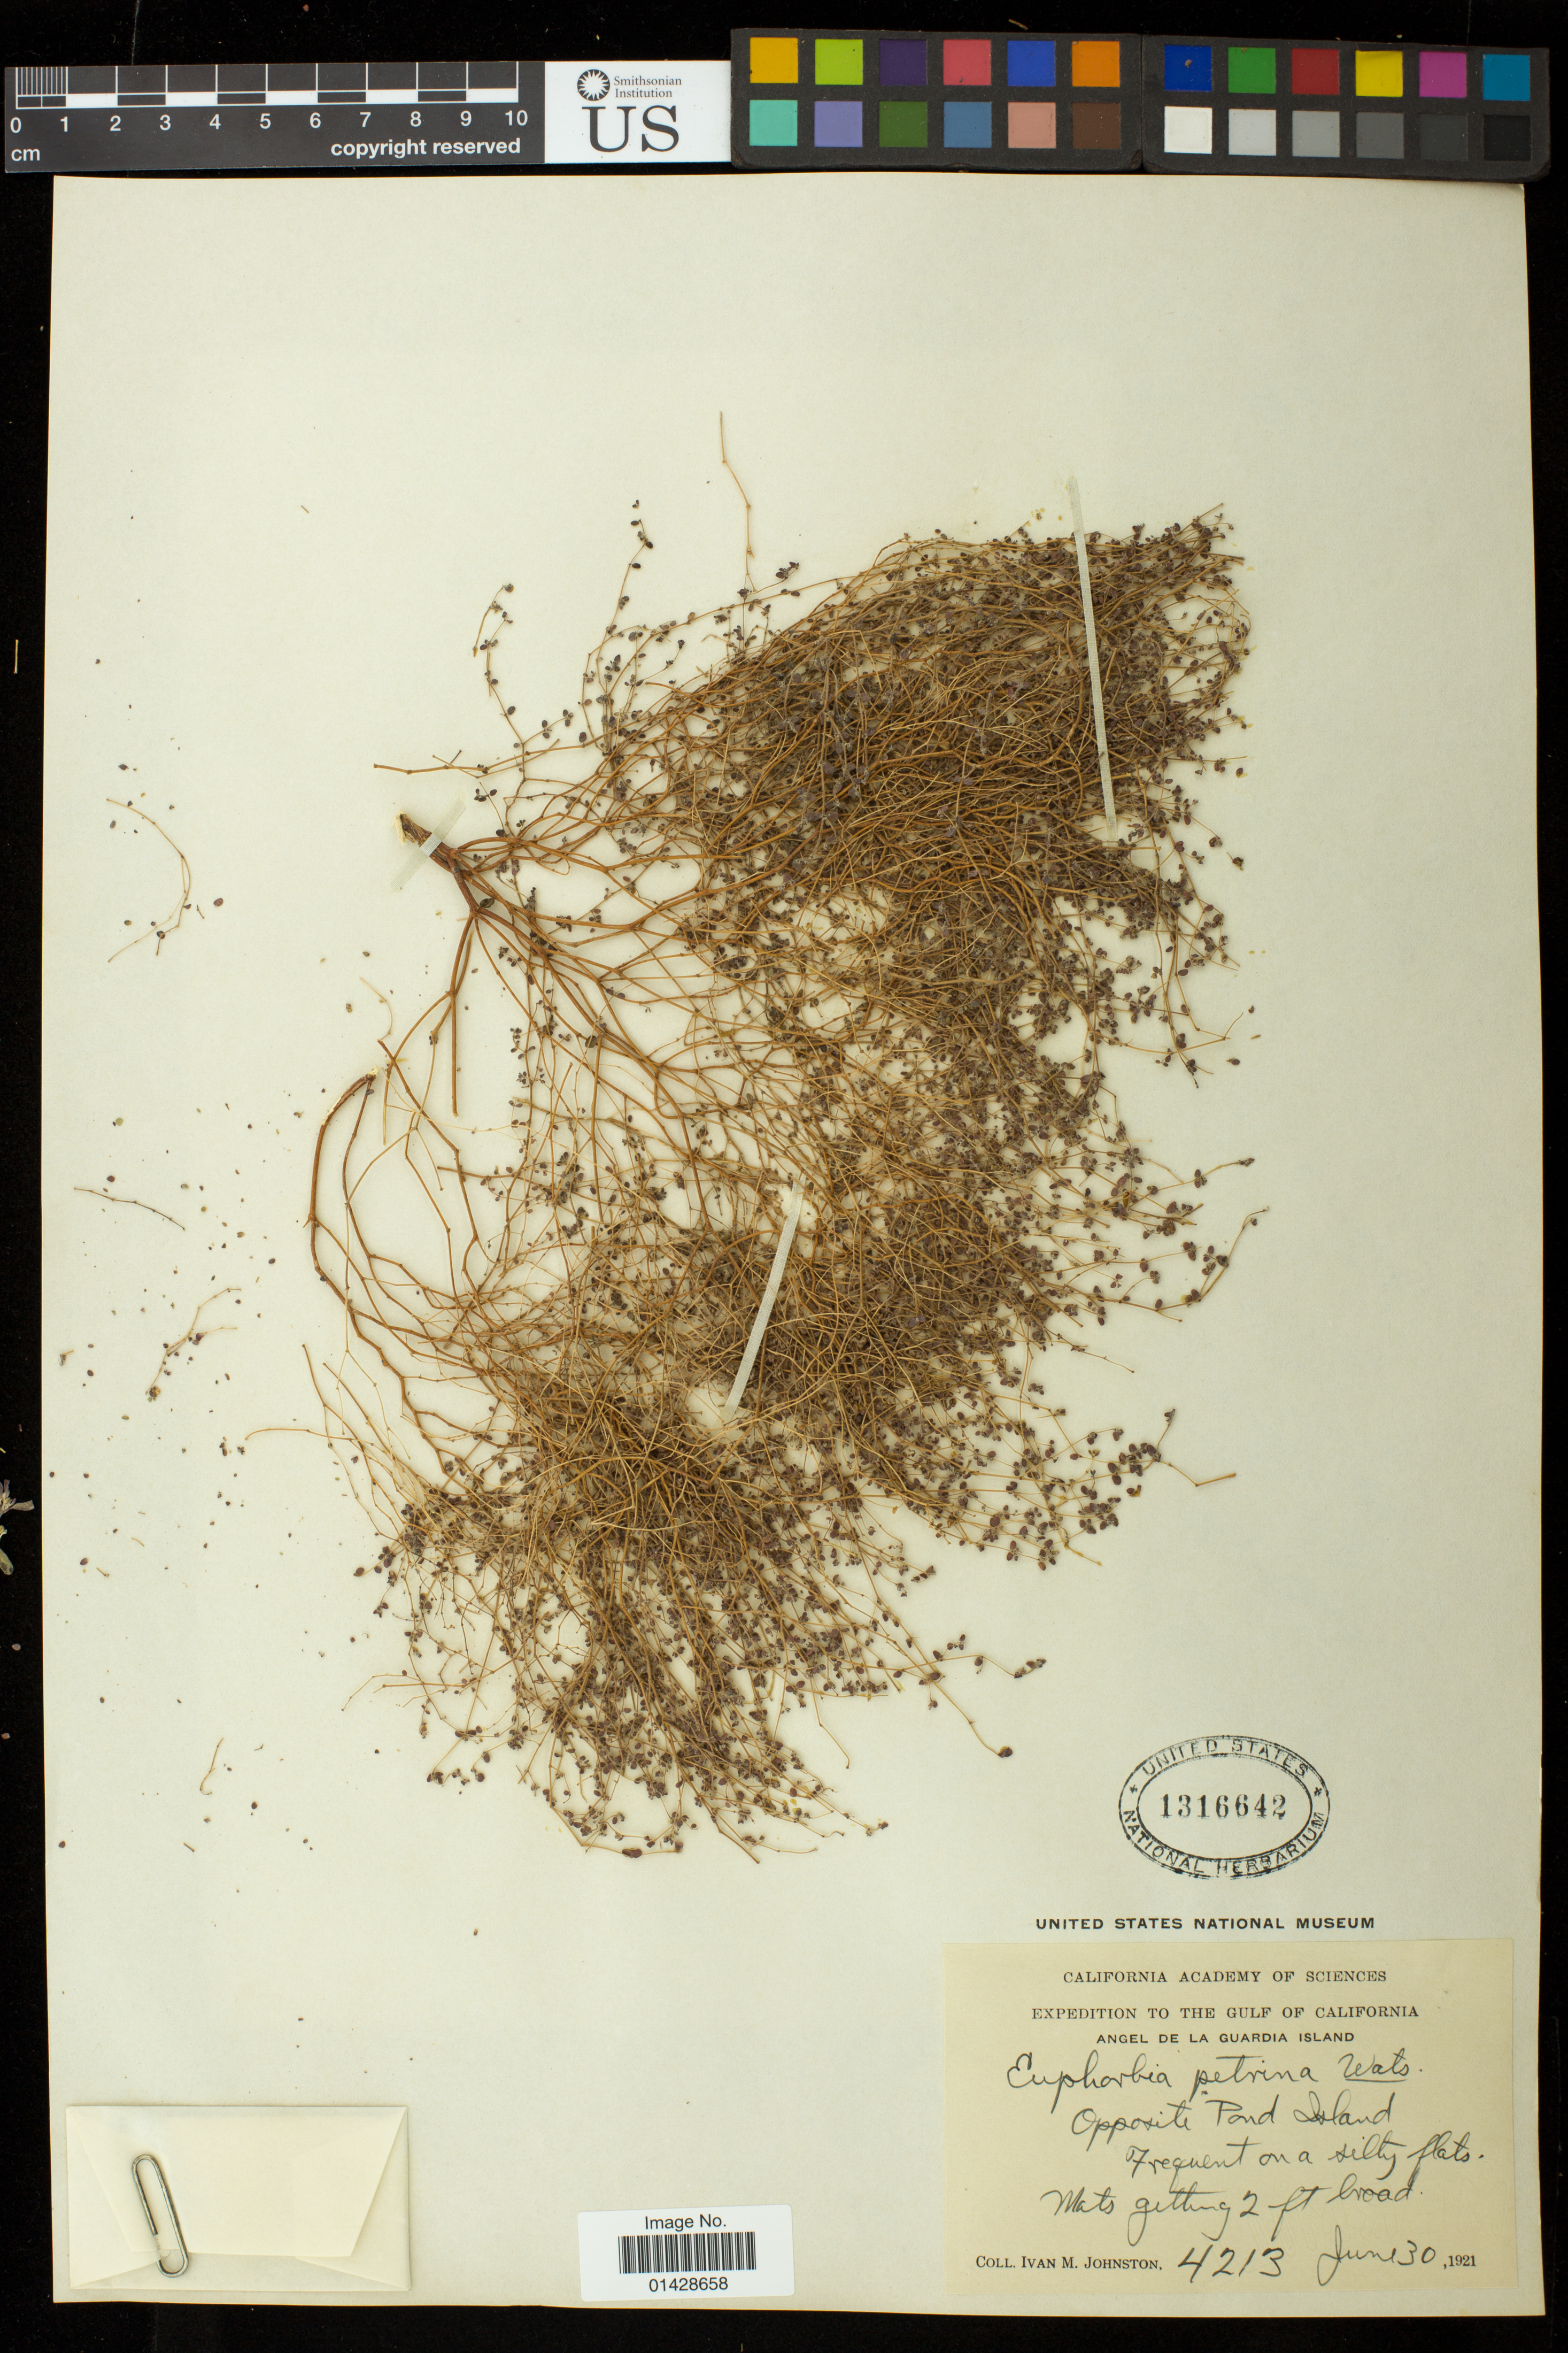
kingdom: Plantae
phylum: Tracheophyta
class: Magnoliopsida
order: Malpighiales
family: Euphorbiaceae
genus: Euphorbia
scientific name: Euphorbia petrina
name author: S. Watson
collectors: I.M. Johnston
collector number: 4213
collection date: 1921-06-30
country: Mexico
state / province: Baja California Norte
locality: Gulf of California, Angel de la Guardia Island, opposite Pond Island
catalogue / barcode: US 1316642